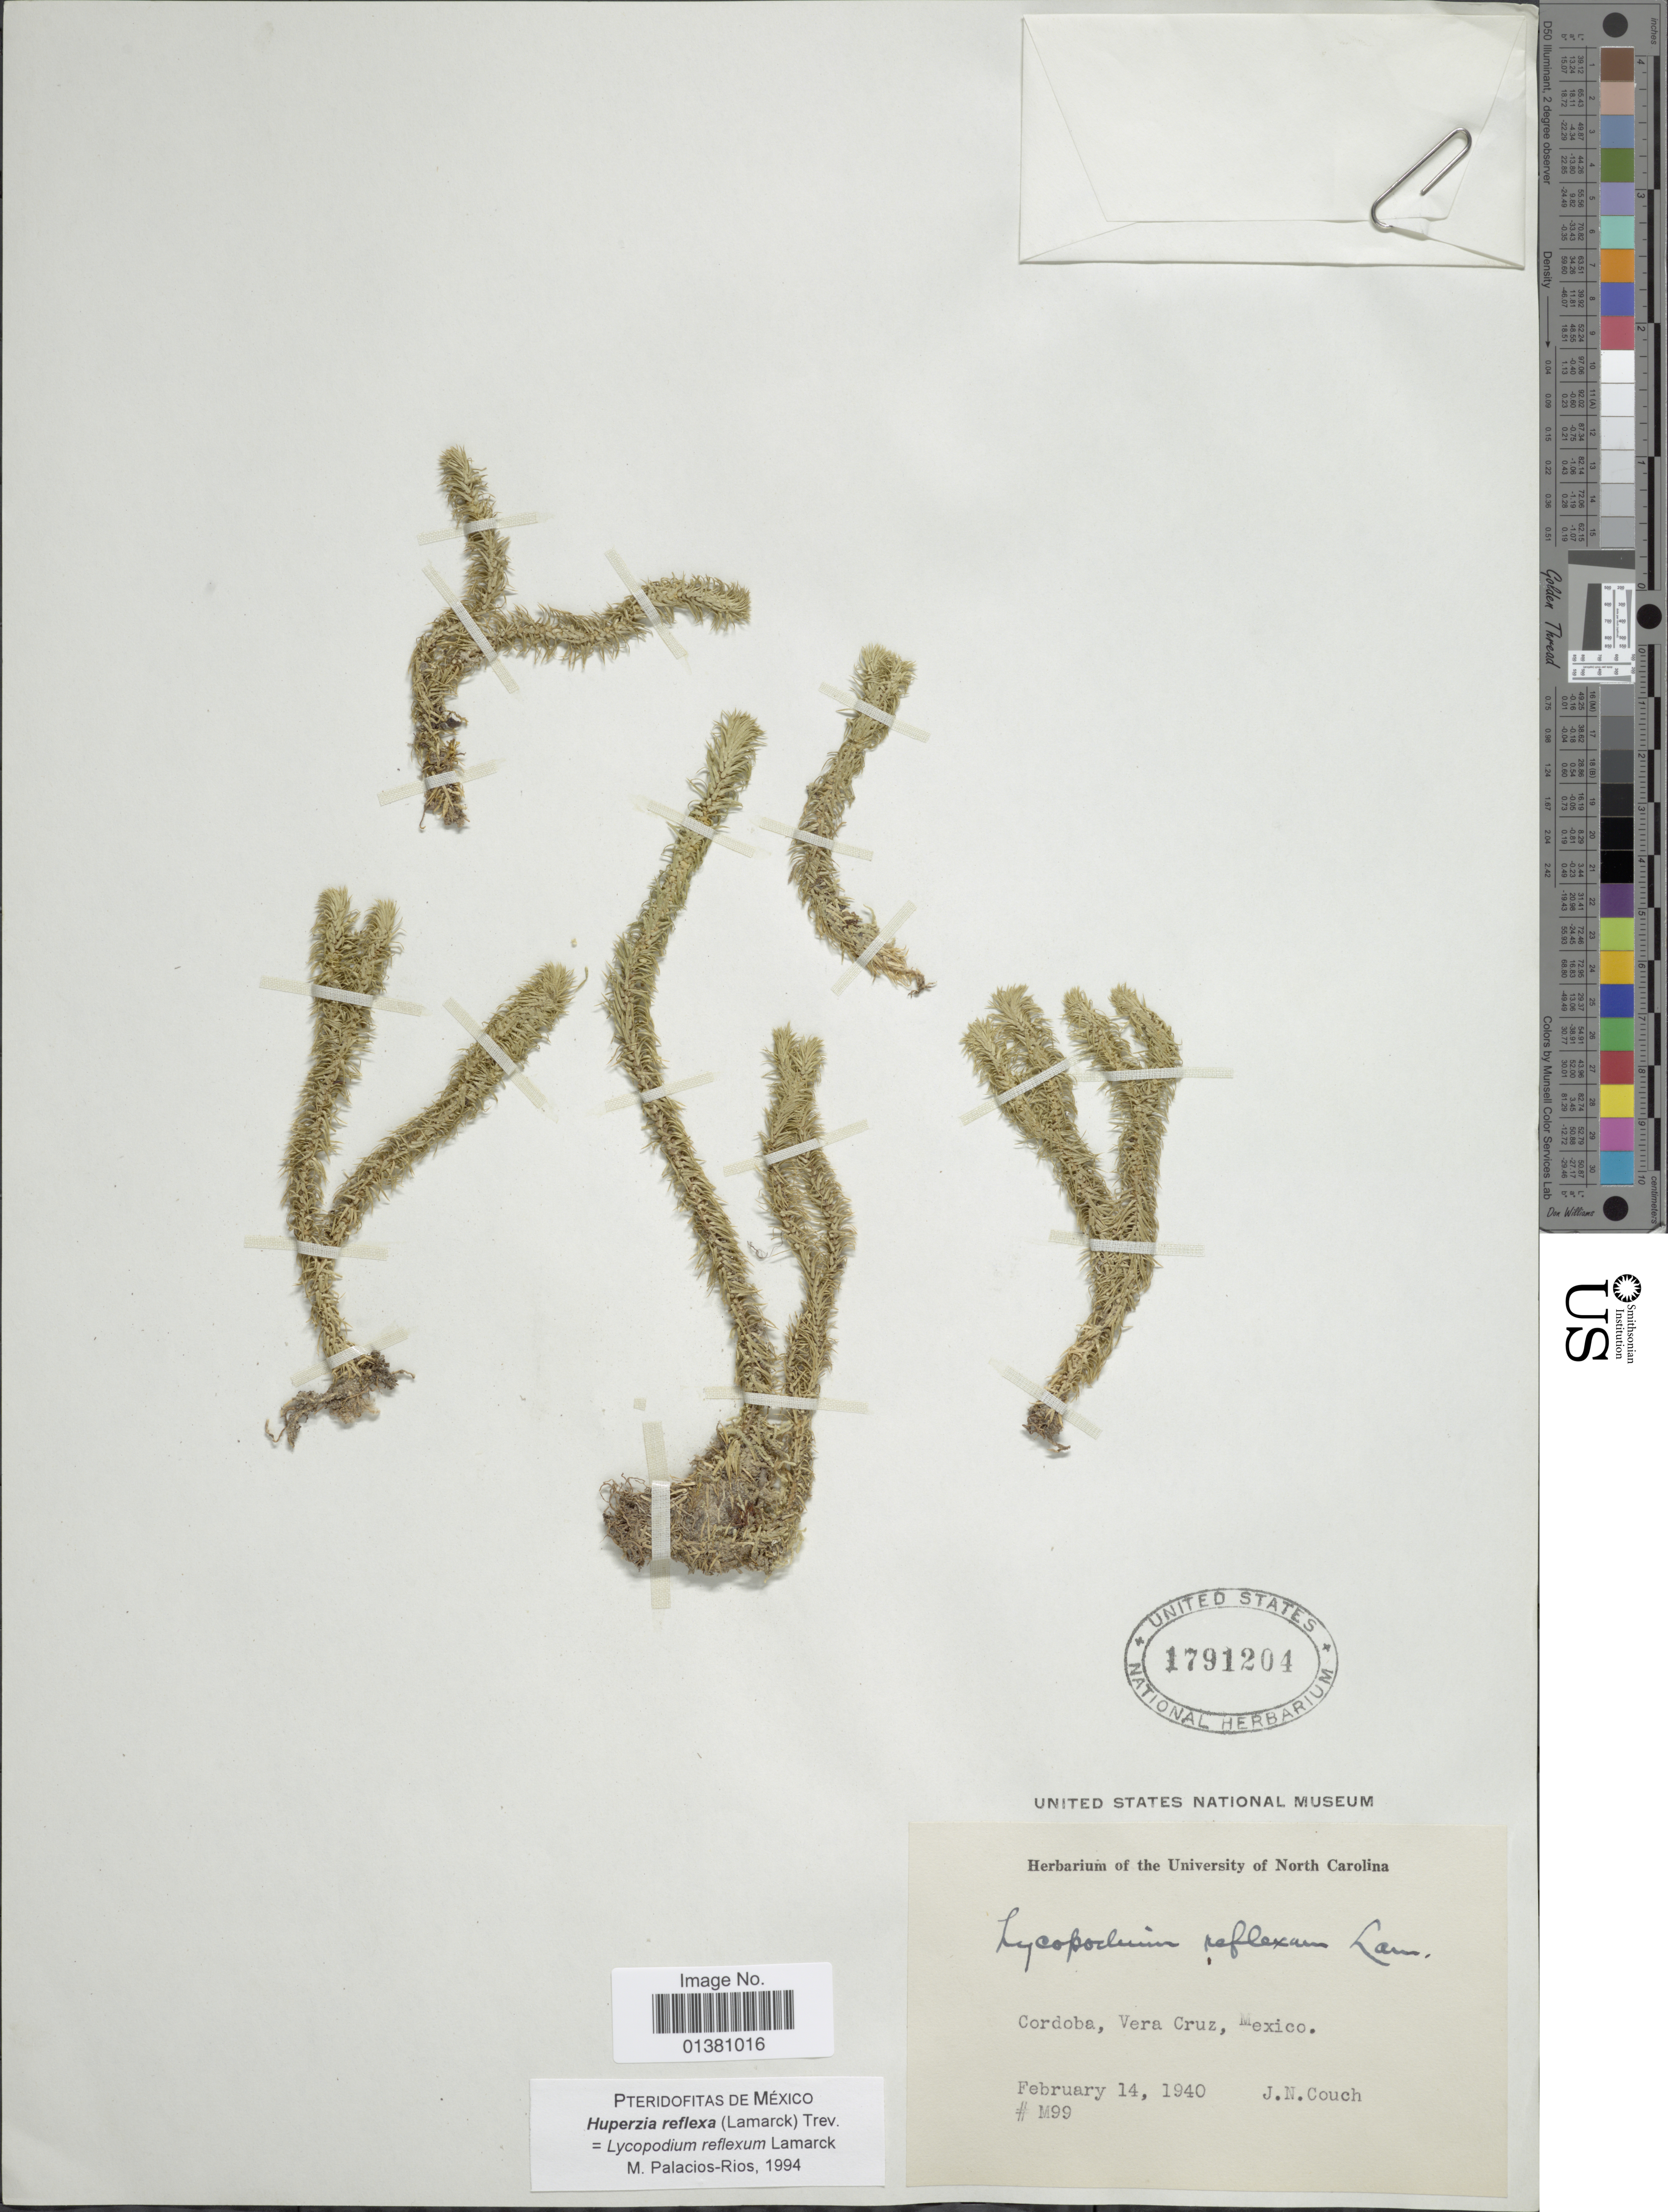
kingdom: Plantae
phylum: Tracheophyta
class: Lycopodiopsida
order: Lycopodiales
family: Lycopodiaceae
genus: Phlegmariurus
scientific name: Phlegmariurus reflexus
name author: (Lam.) B. Øllg.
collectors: J. N. Couch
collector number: M99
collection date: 1940-02-14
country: Mexico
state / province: Veracruz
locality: Cordoba, Vera Cruz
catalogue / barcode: US 1791204